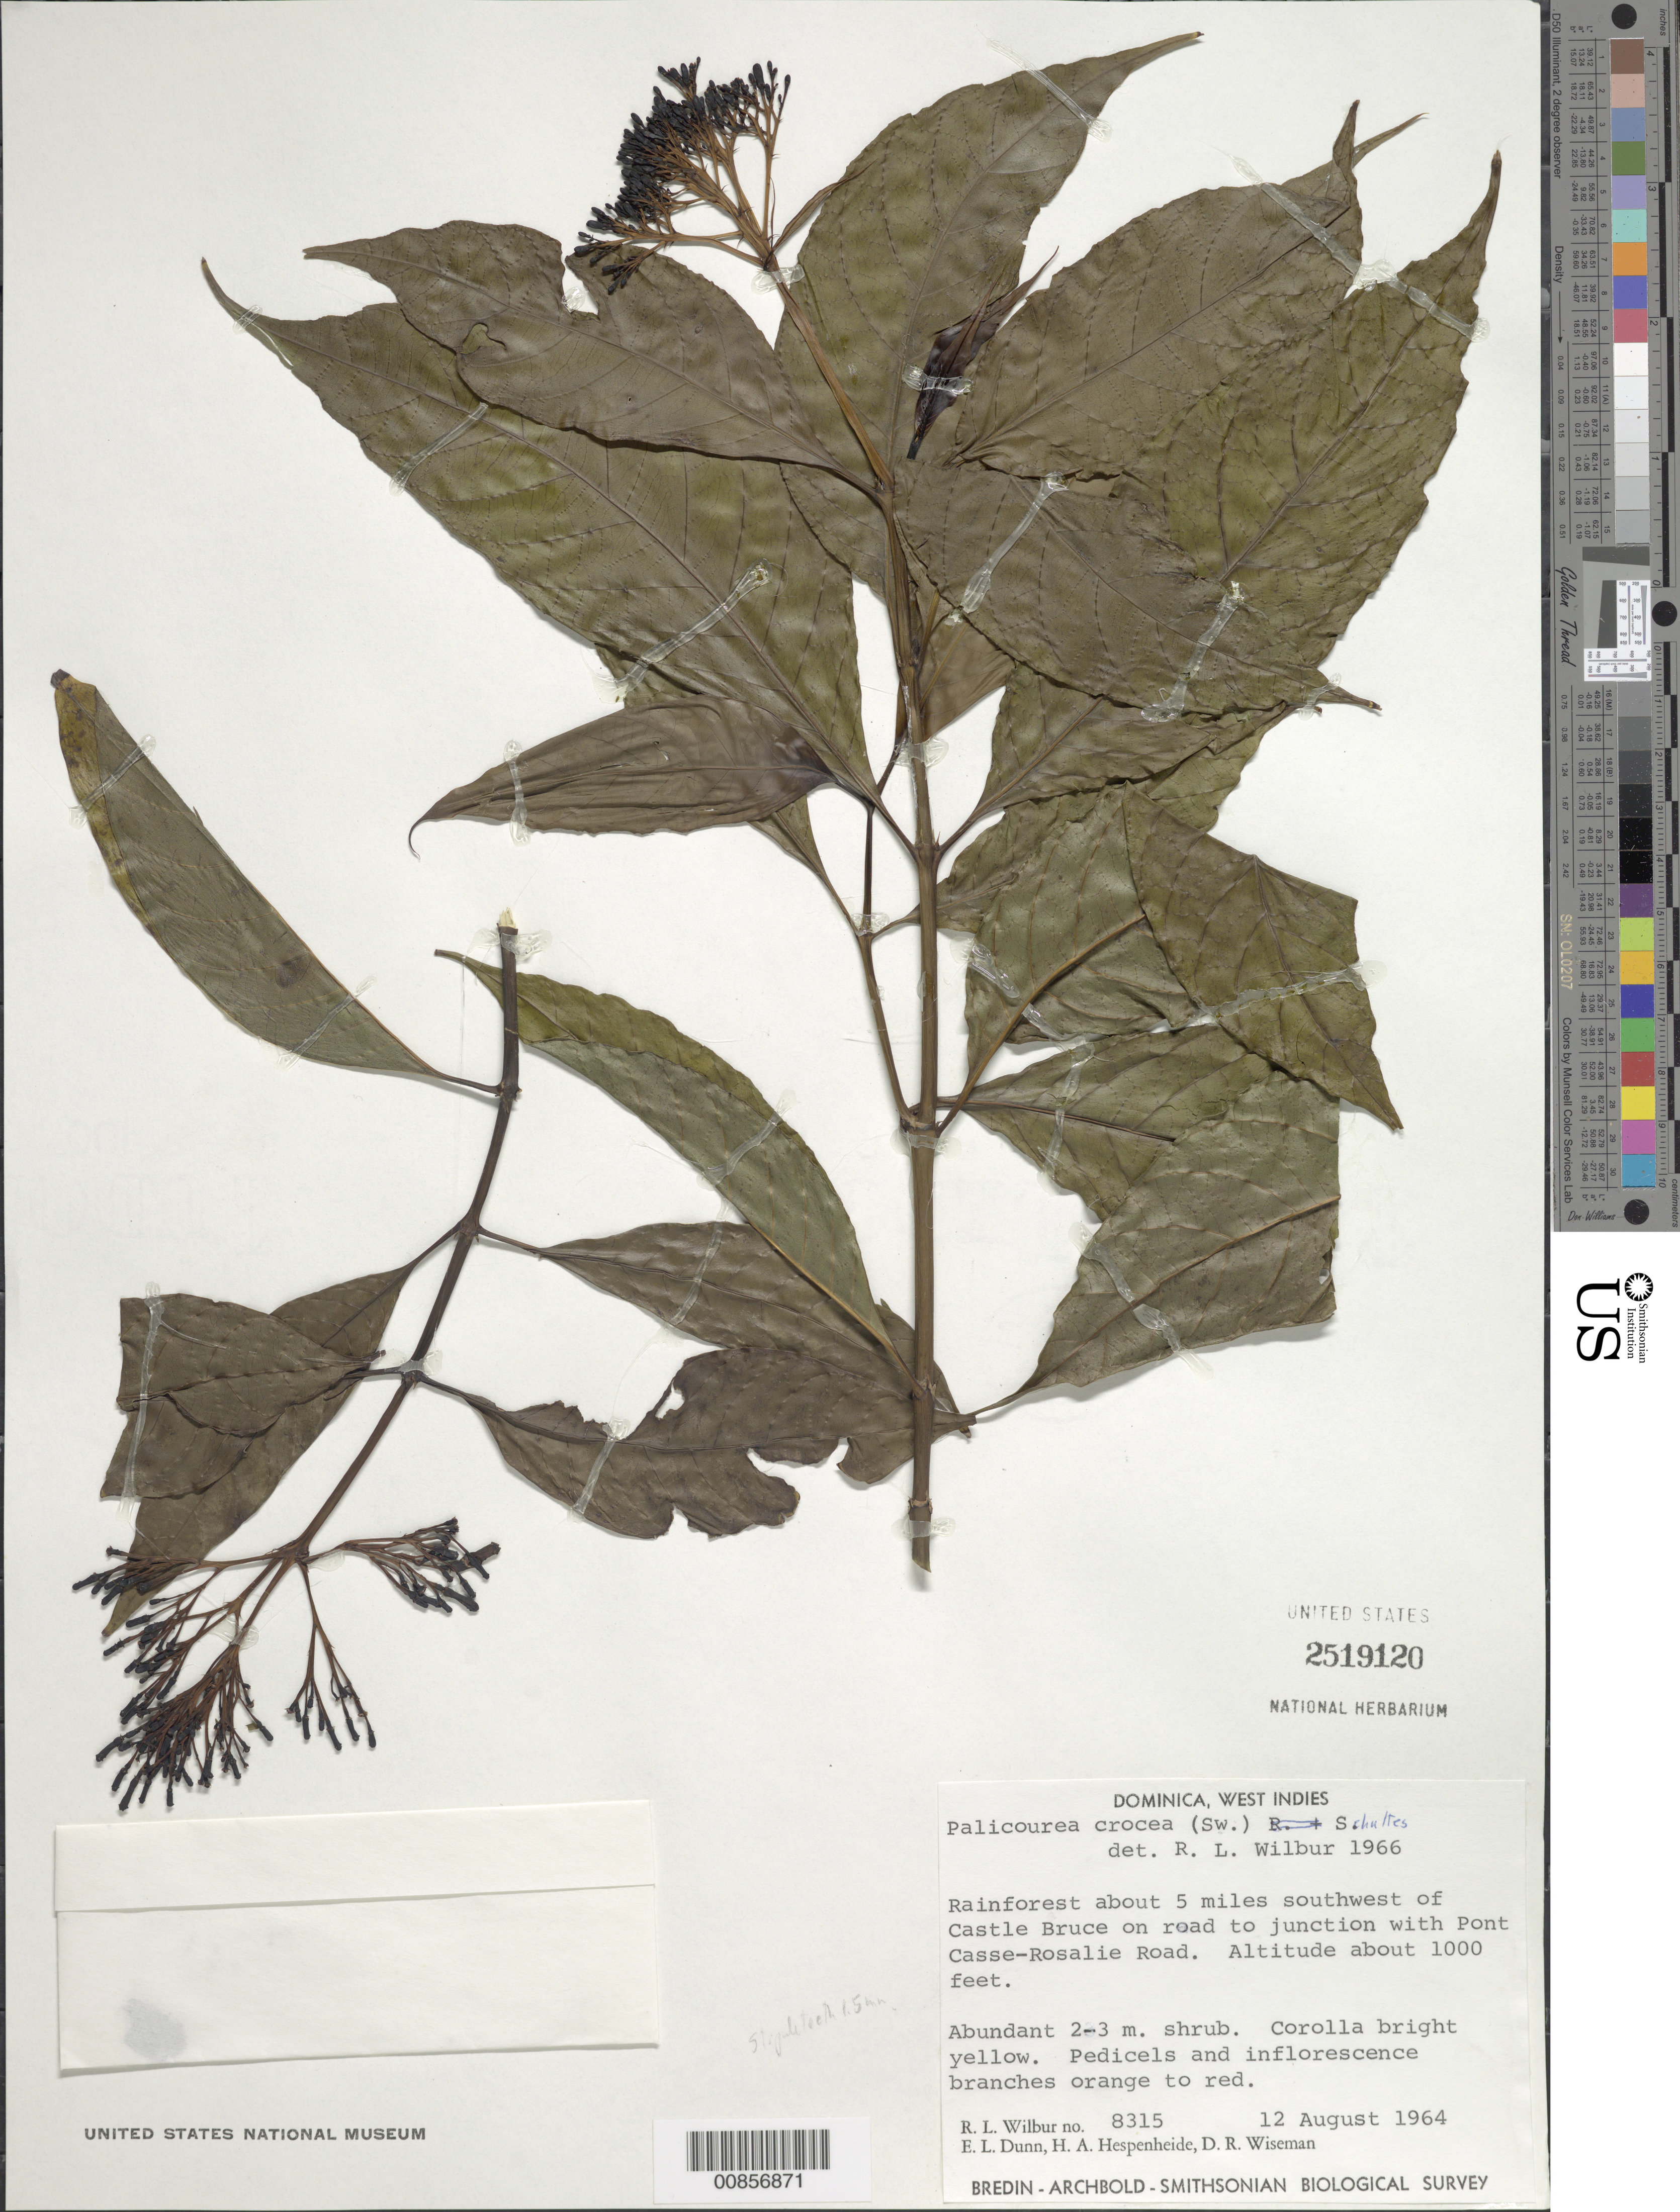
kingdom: Plantae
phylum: Tracheophyta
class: Magnoliopsida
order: Gentianales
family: Rubiaceae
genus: Palicourea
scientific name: Palicourea crocea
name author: (Sw.) Schult.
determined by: Wilbur, R. L.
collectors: R. L. Wilbur, E. Dunn, H. A. Hespenheide & D. R. Wiseman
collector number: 8315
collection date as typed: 12 Aug 1964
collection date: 1964-08-12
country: Dominica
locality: Forest about 5 miles SW of Castle Bruce, on road to junction with Pont Casse-Rosalie Road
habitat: Rainforest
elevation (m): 305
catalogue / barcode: US 2519120